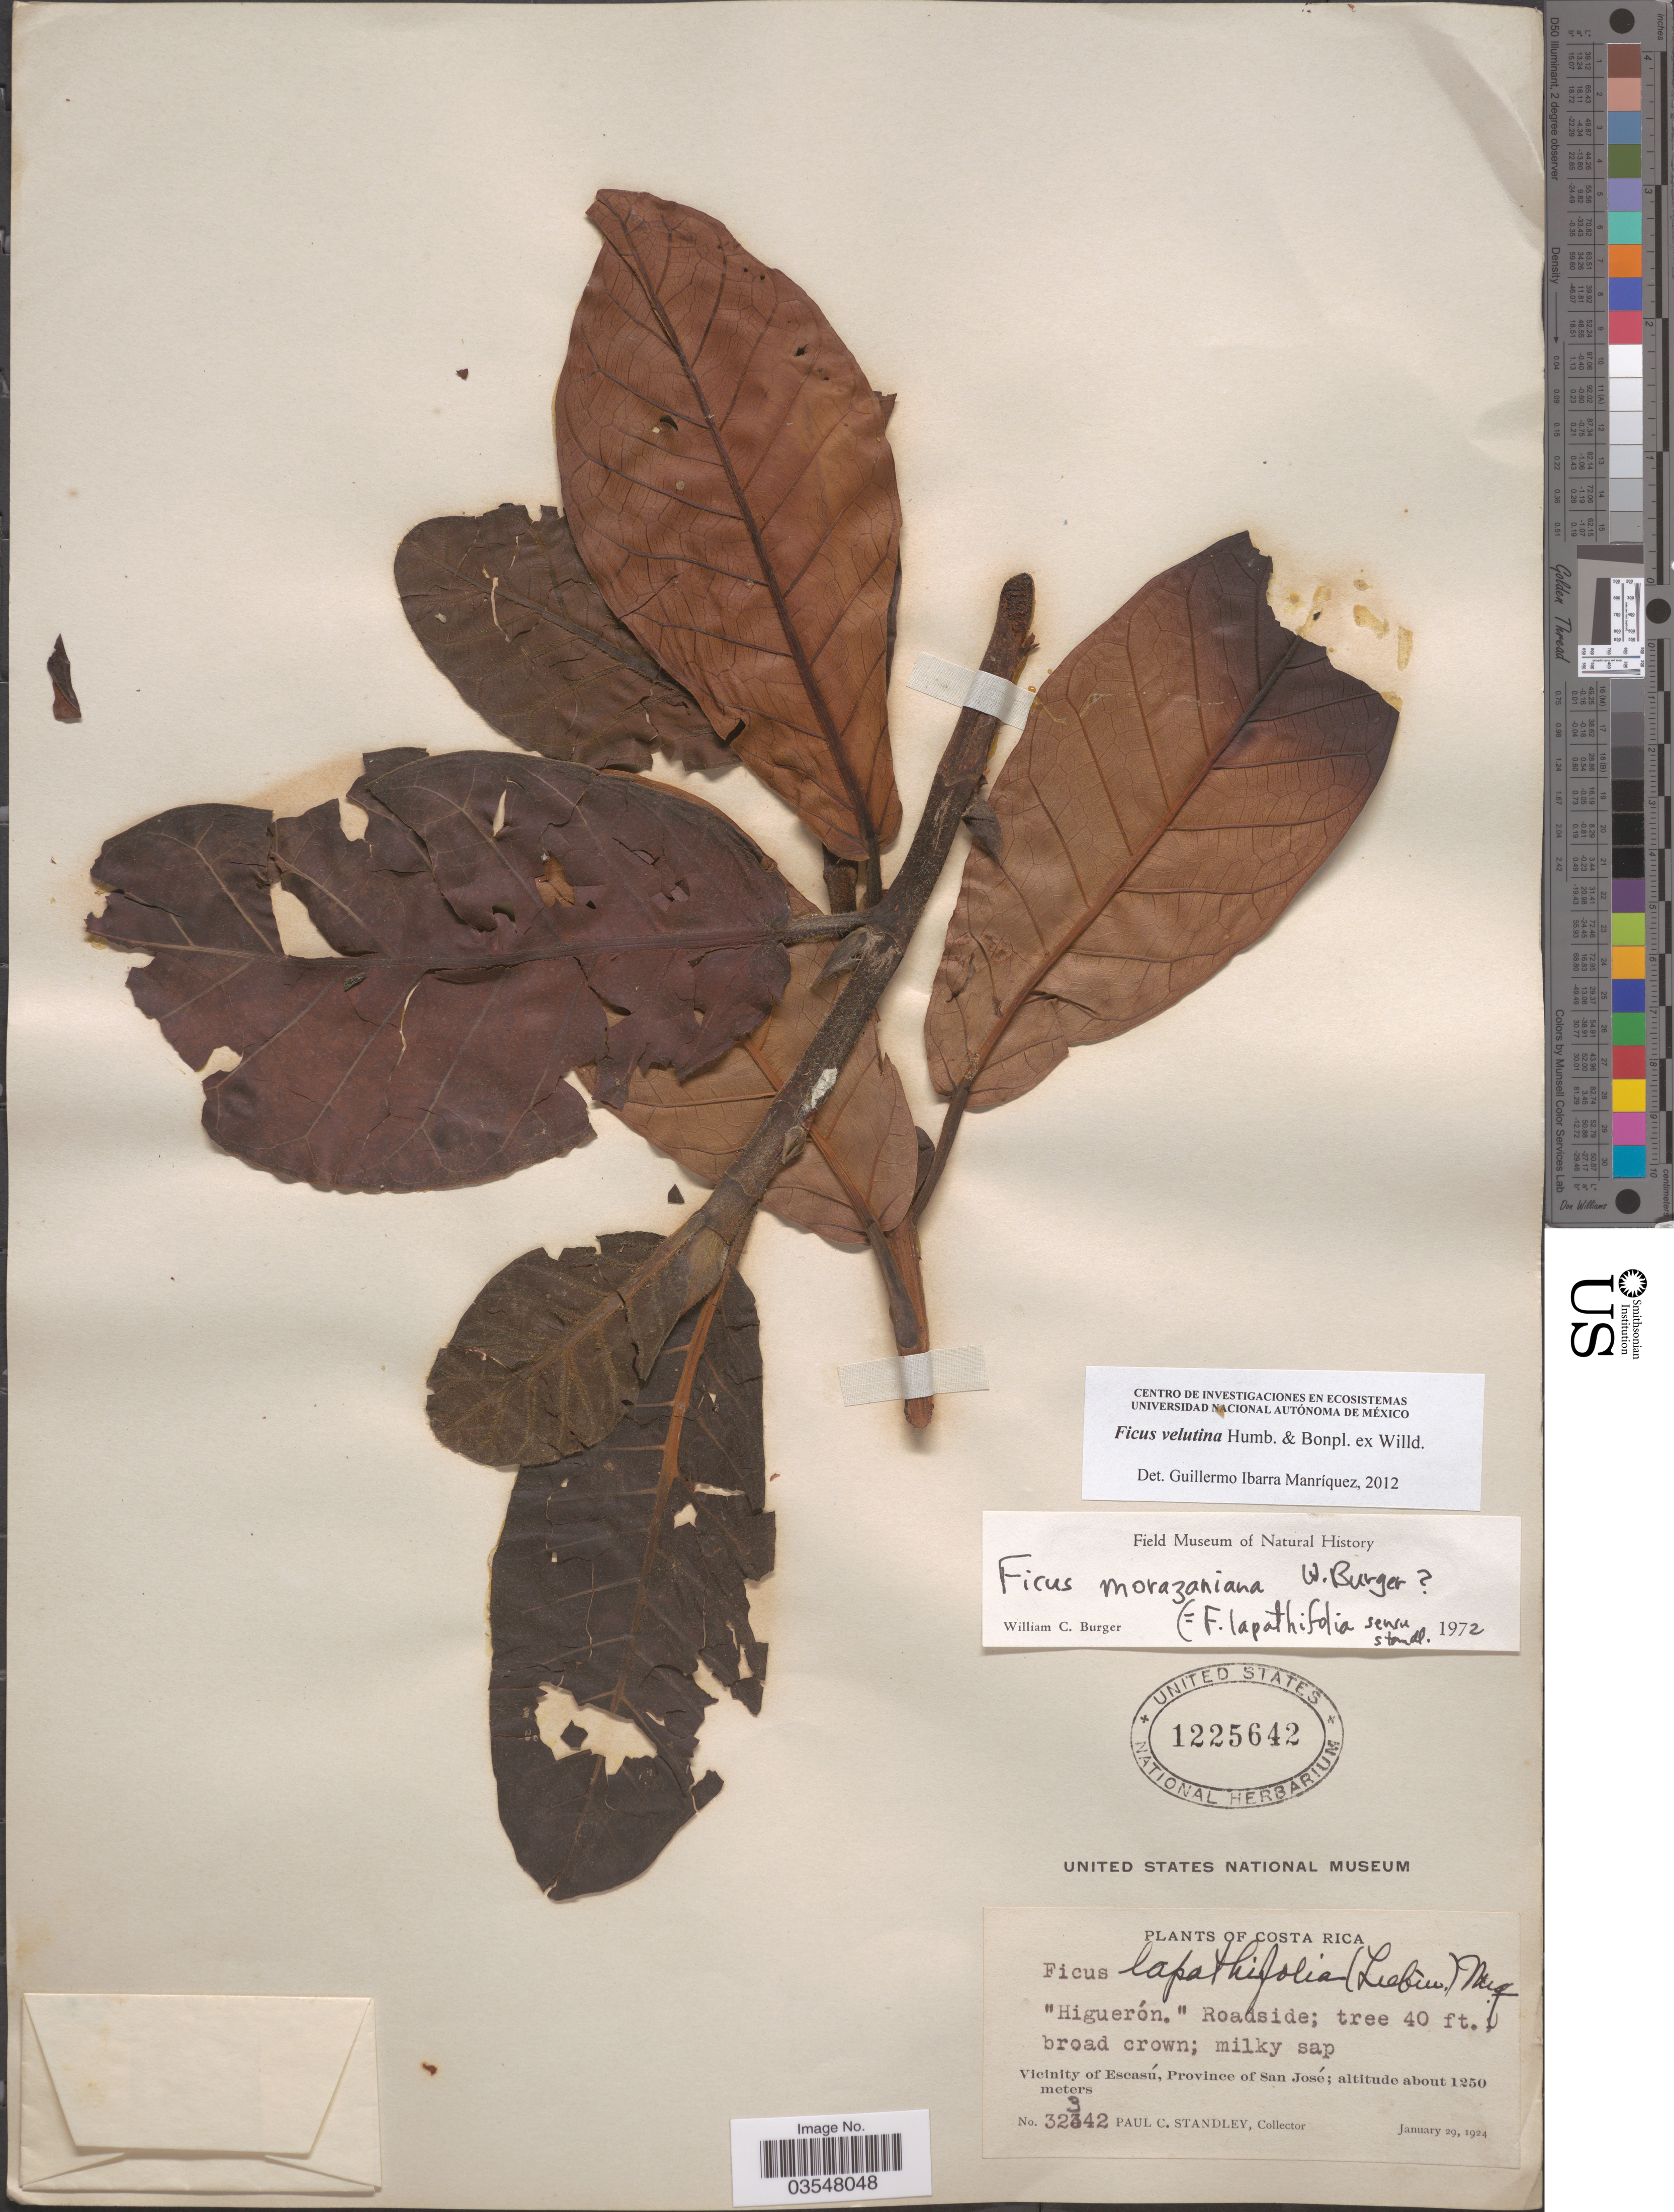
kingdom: Plantae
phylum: Tracheophyta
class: Magnoliopsida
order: Rosales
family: Moraceae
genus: Ficus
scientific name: Ficus velutina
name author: Humb. & Bonpl. ex Willd.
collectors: P. C. Standley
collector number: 32342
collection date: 1924-01-29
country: Costa Rica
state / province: San José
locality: Vicinity of Escasú.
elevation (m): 1250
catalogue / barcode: US 1225642